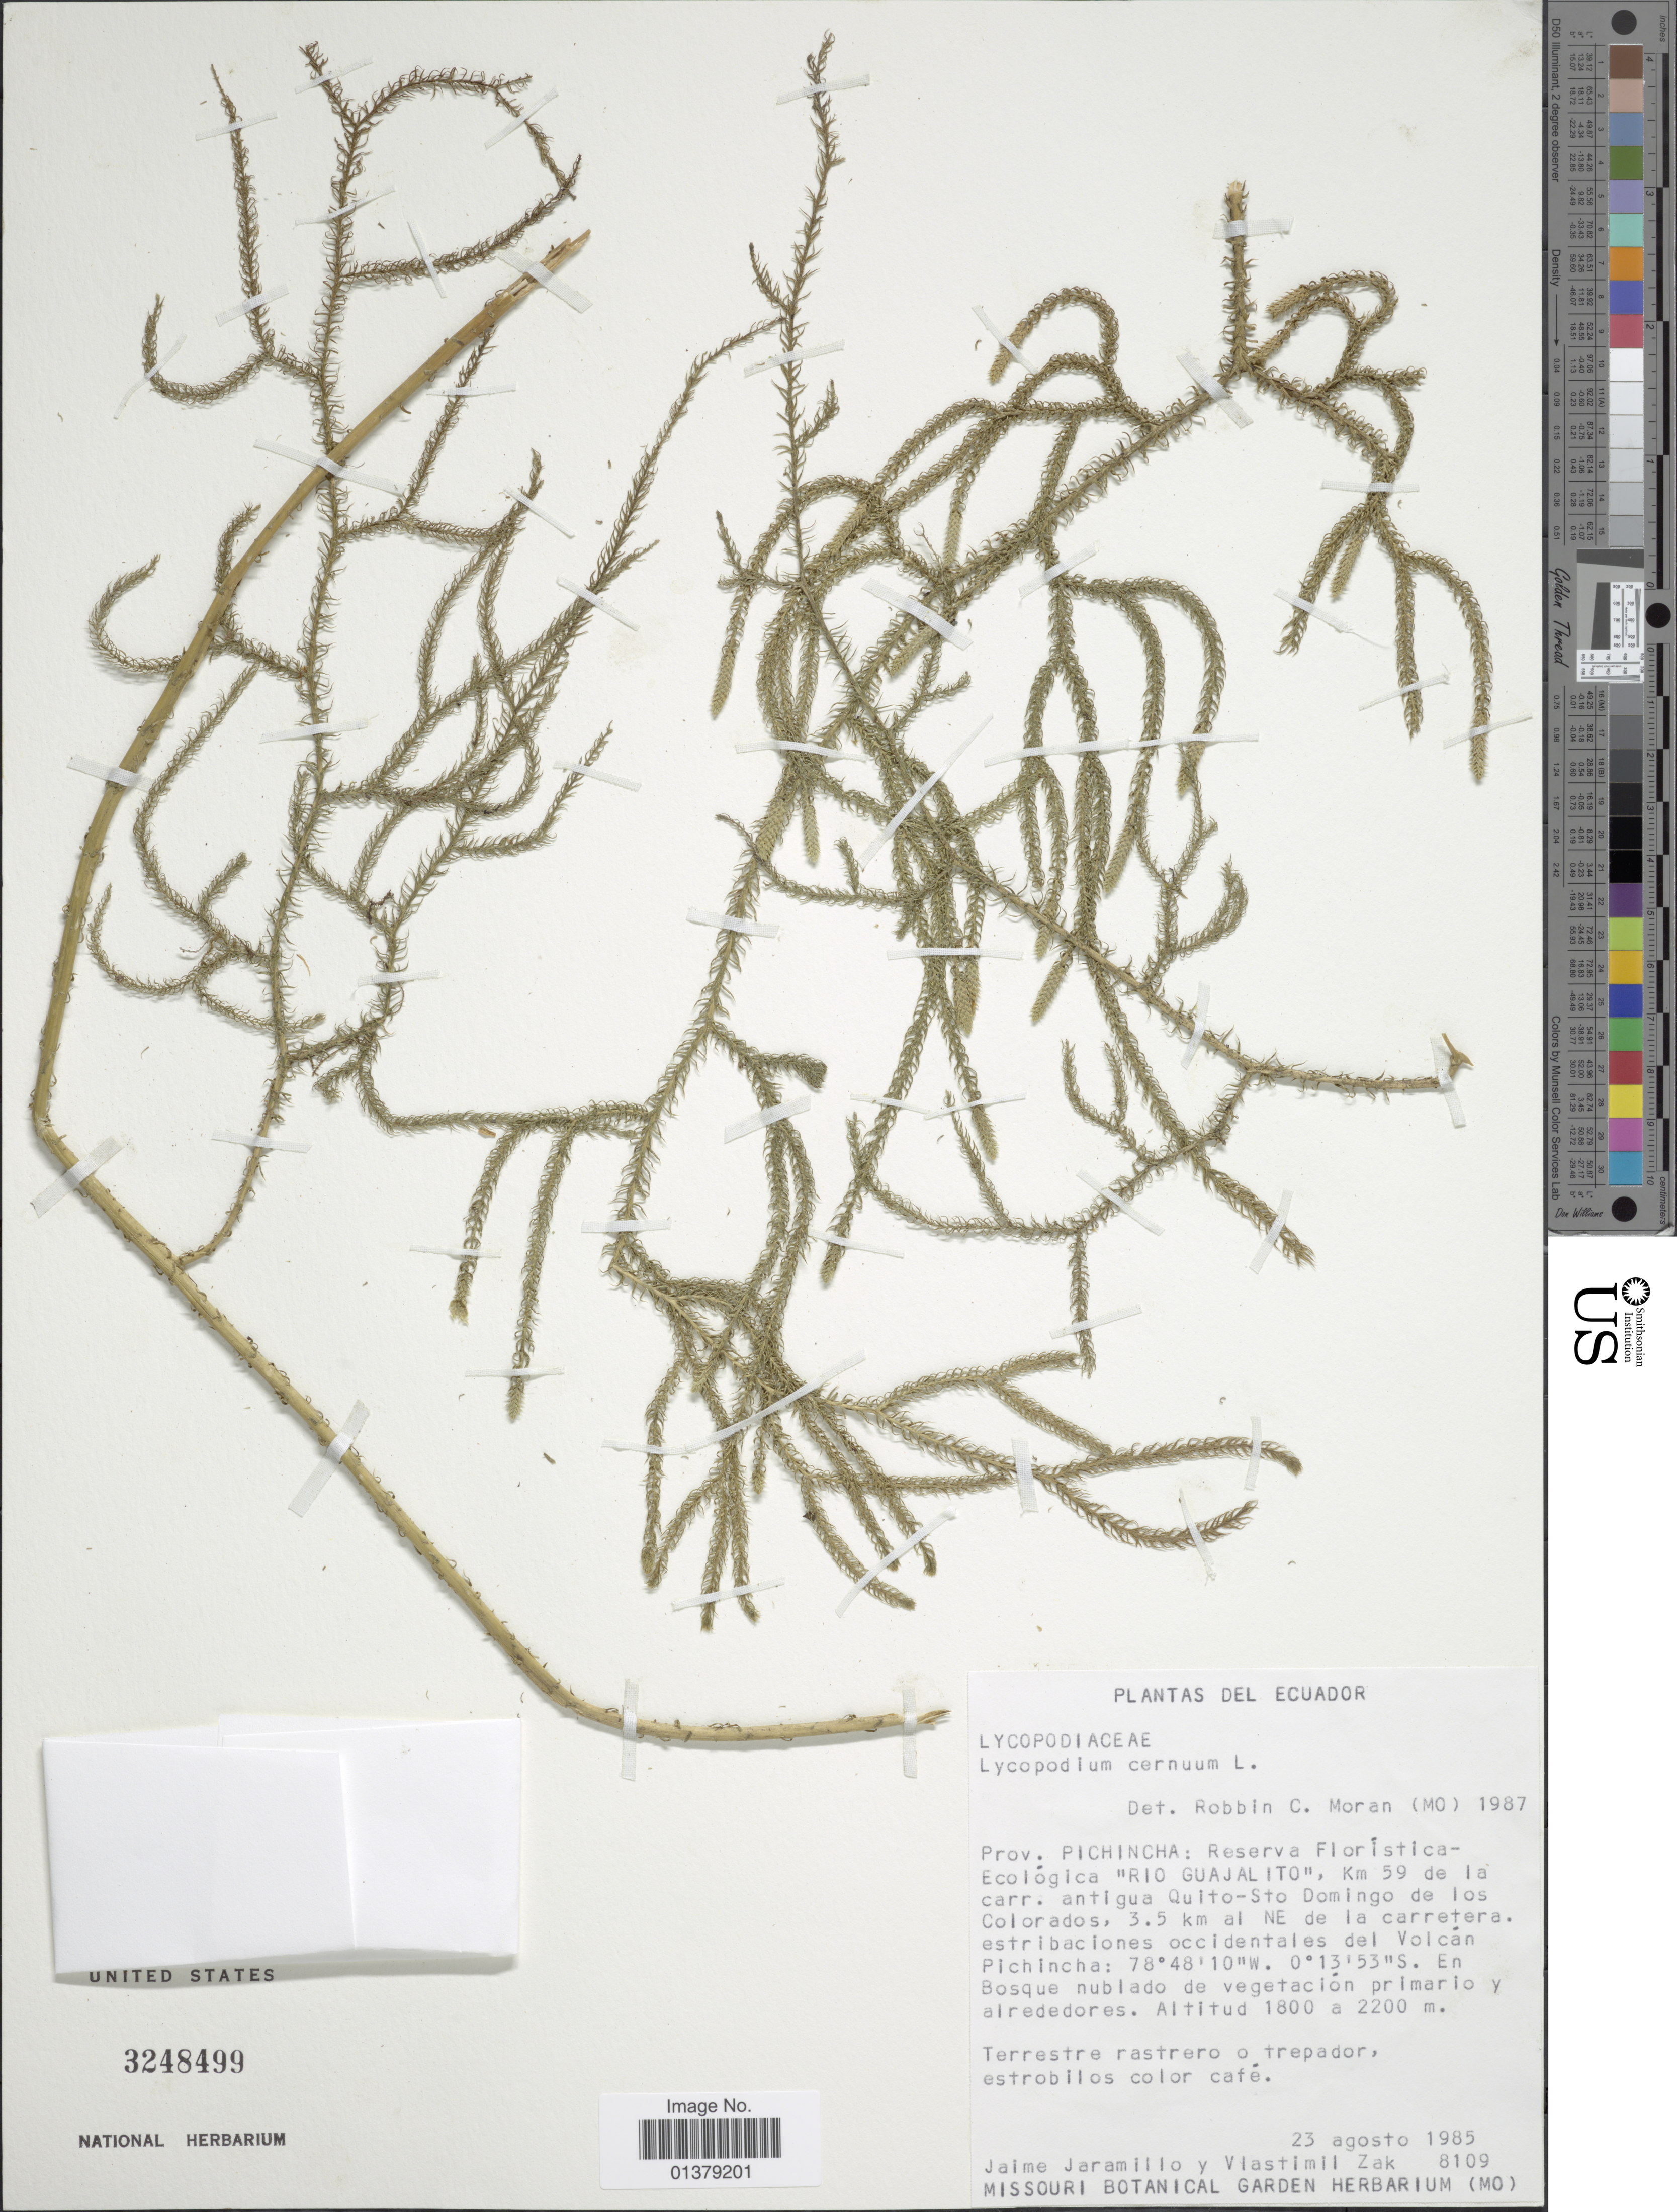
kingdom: Plantae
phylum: Tracheophyta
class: Lycopodiopsida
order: Lycopodiales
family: Lycopodiaceae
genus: Palhinhaea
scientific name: Palhinhaea curvata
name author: (Sw.) Holub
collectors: J. Jaramillo & V. Zak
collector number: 8109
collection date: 1985-08-23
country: Ecuador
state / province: Pichincha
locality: Reserva Floristica-Ecologica 'Rio Guajalito', Km 59 de la carr. antigua Quito-Sto Domingo de los Colorados, 3.5 km al NE de la carretera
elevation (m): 1800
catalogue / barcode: US 3248499